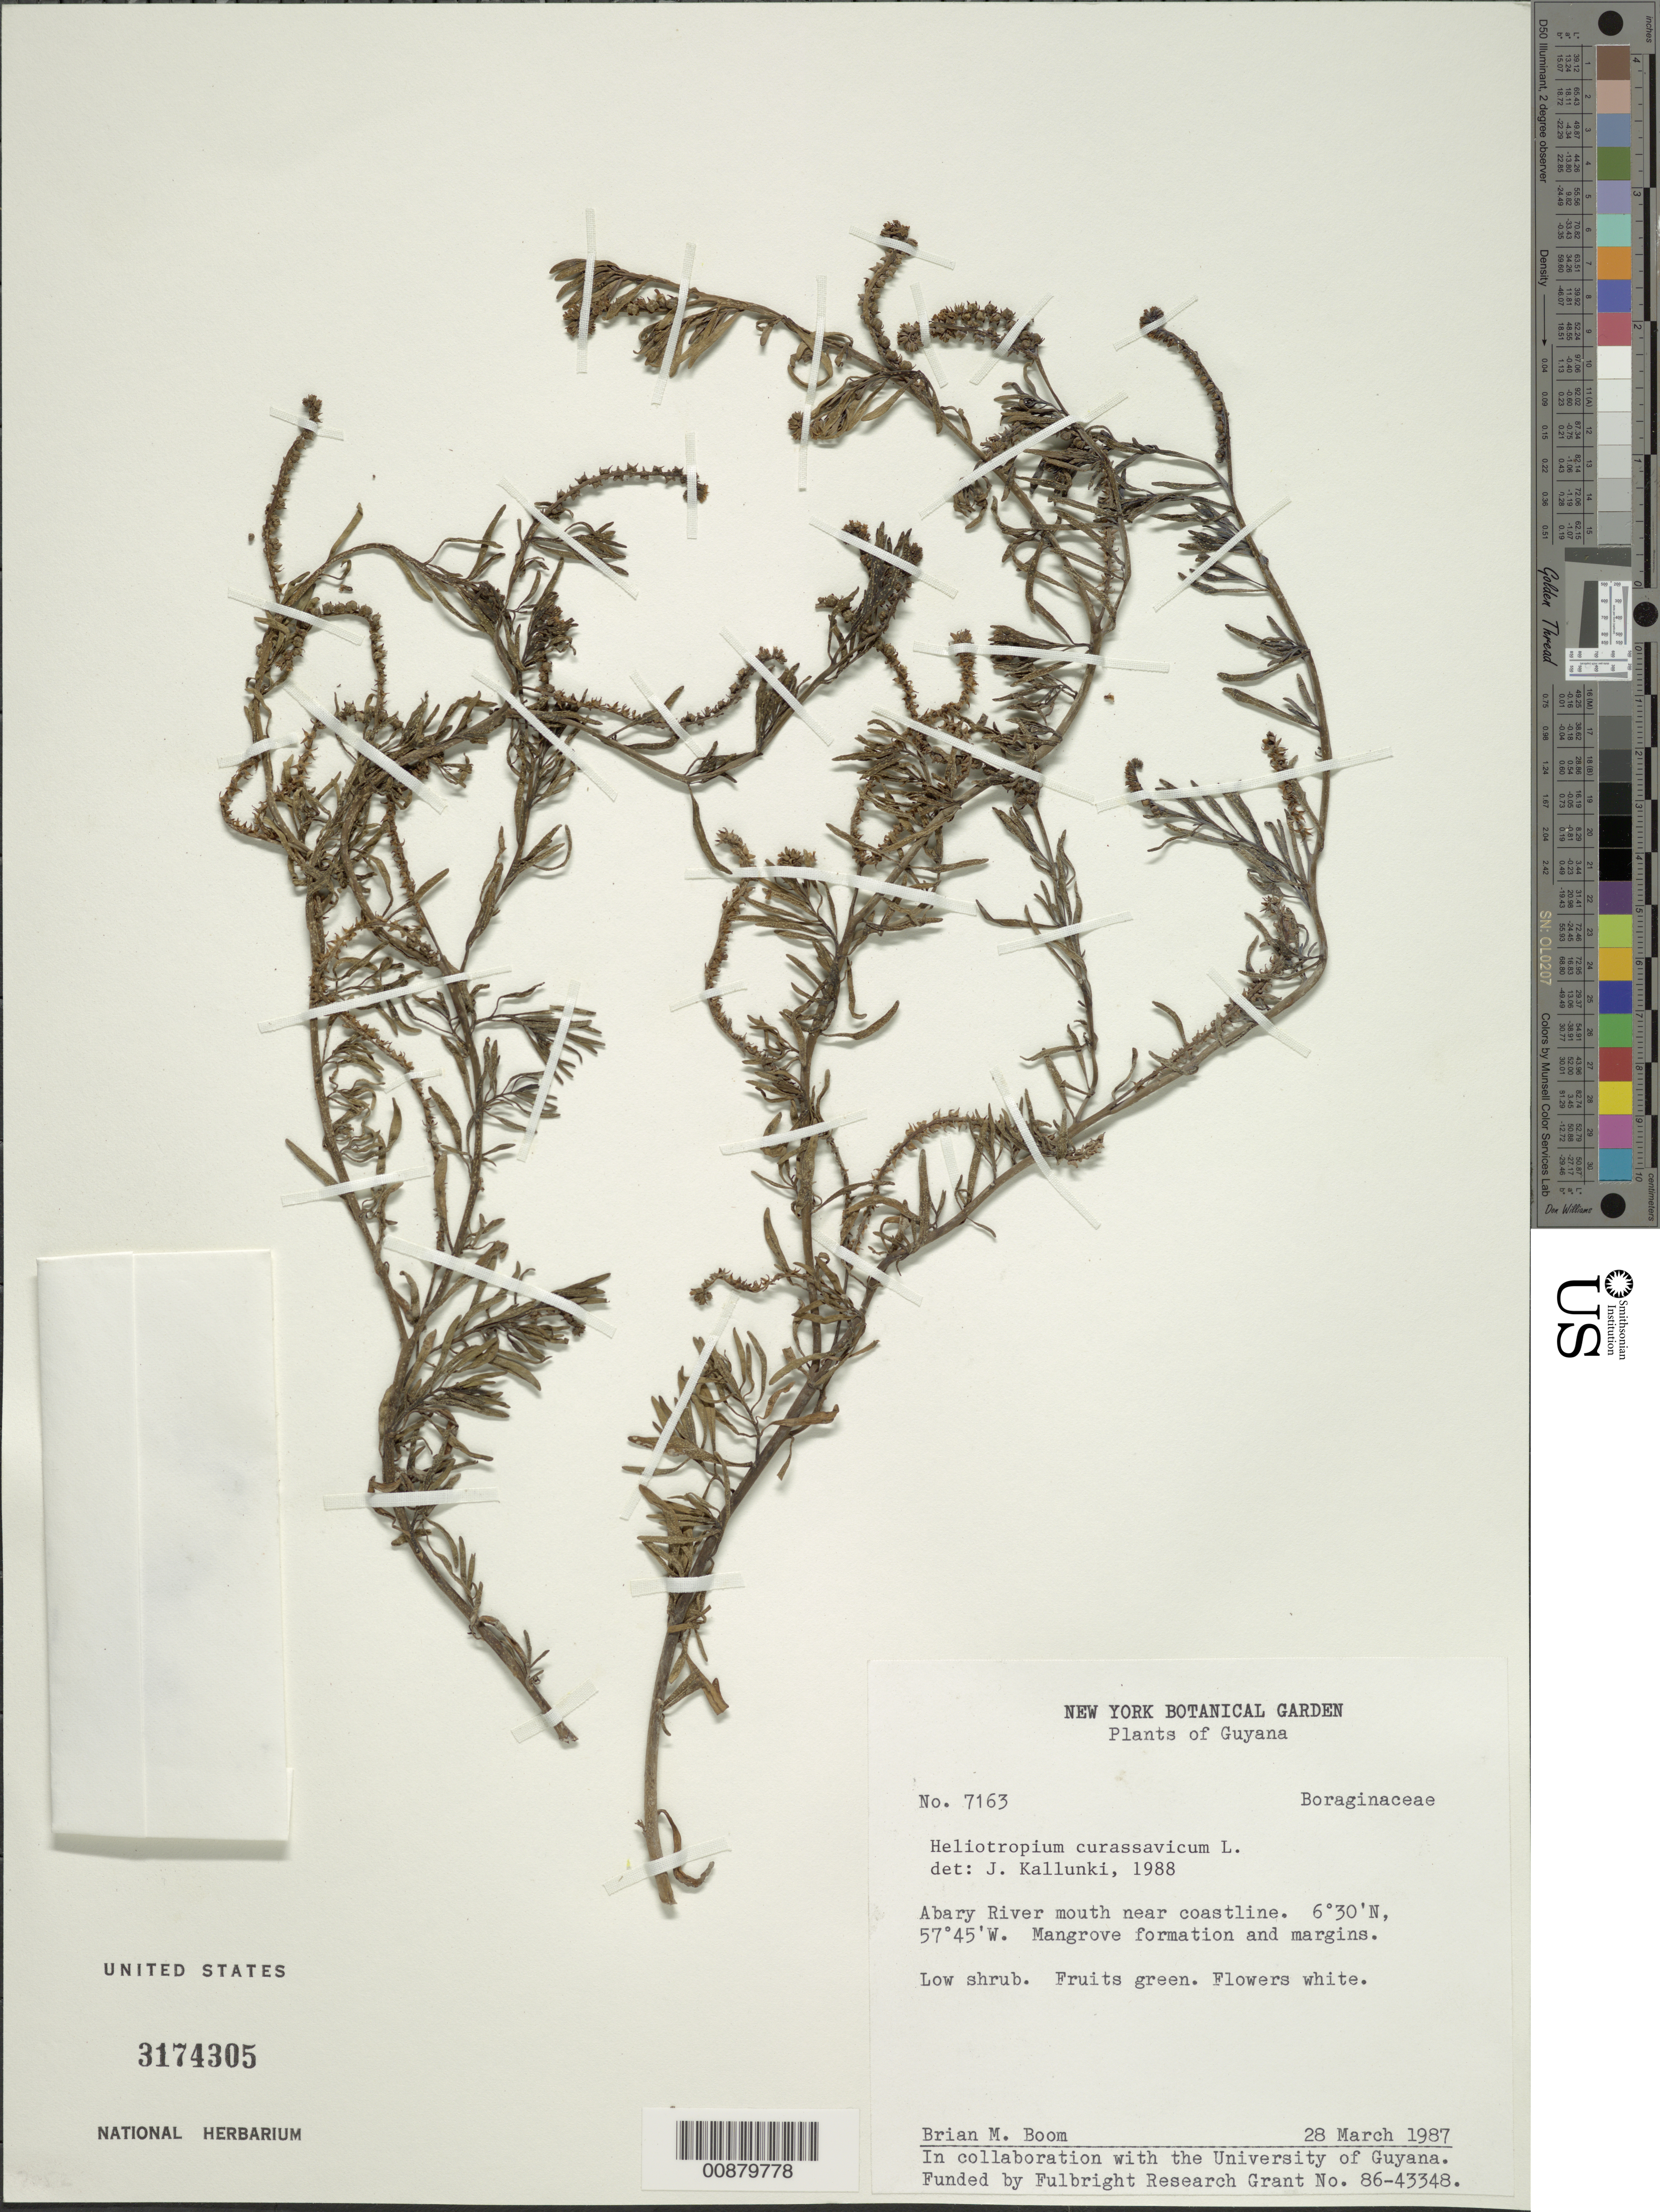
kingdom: Plantae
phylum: Tracheophyta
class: Magnoliopsida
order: Boraginales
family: Heliotropiaceae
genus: Heliotropium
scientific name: Heliotropium curassavicum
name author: L.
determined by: Kallunki, Jacquelyn A.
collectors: B. M. Boom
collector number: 7163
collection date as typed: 28-Mar-87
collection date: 1987-03-28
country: Guyana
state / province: Mahaica-Berbice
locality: Abary River, mouth near coastline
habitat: Mangrove formation and margins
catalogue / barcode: US 3174305